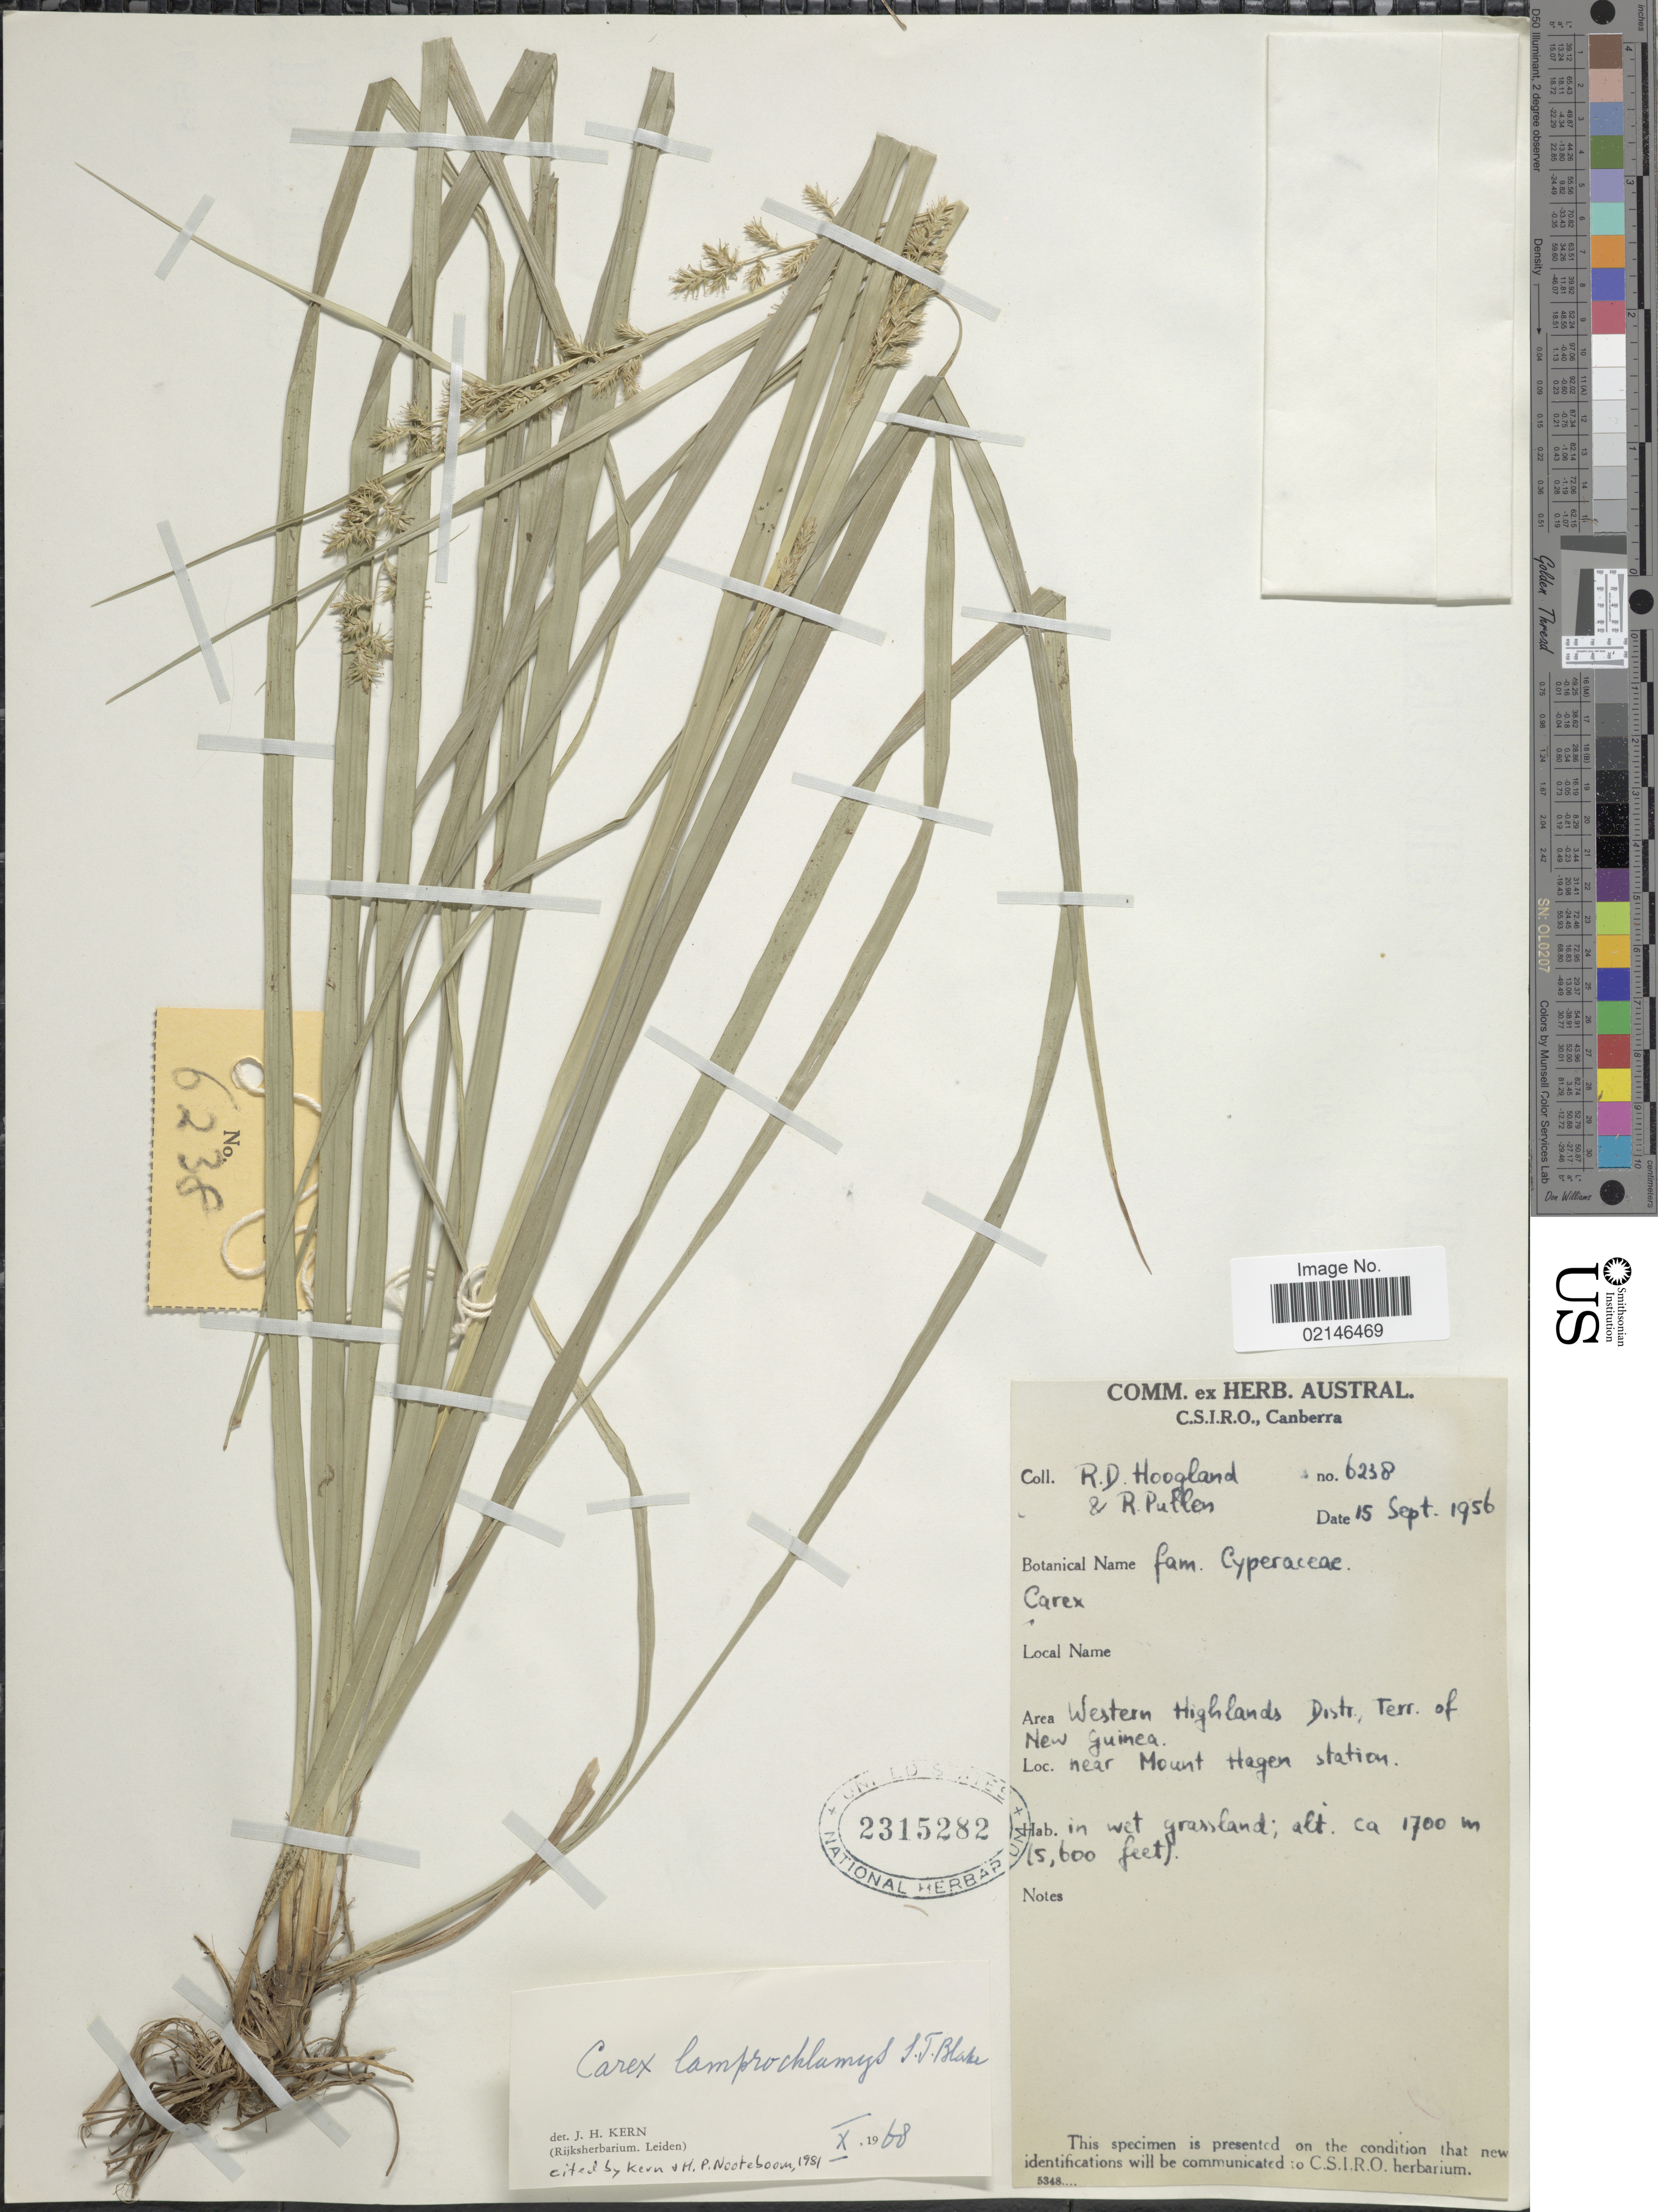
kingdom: Plantae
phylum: Tracheophyta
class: Liliopsida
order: Poales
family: Cyperaceae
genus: Carex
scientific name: Carex lamprochlamys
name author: S.T. Blake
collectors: R. D. Hoogland & R. Pullen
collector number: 6238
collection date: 1956-09-15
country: Papua New Guinea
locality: Western Highlands Distr., Terr. of New Guinea, near Mount Hagen Station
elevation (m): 1700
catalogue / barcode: US 2315282